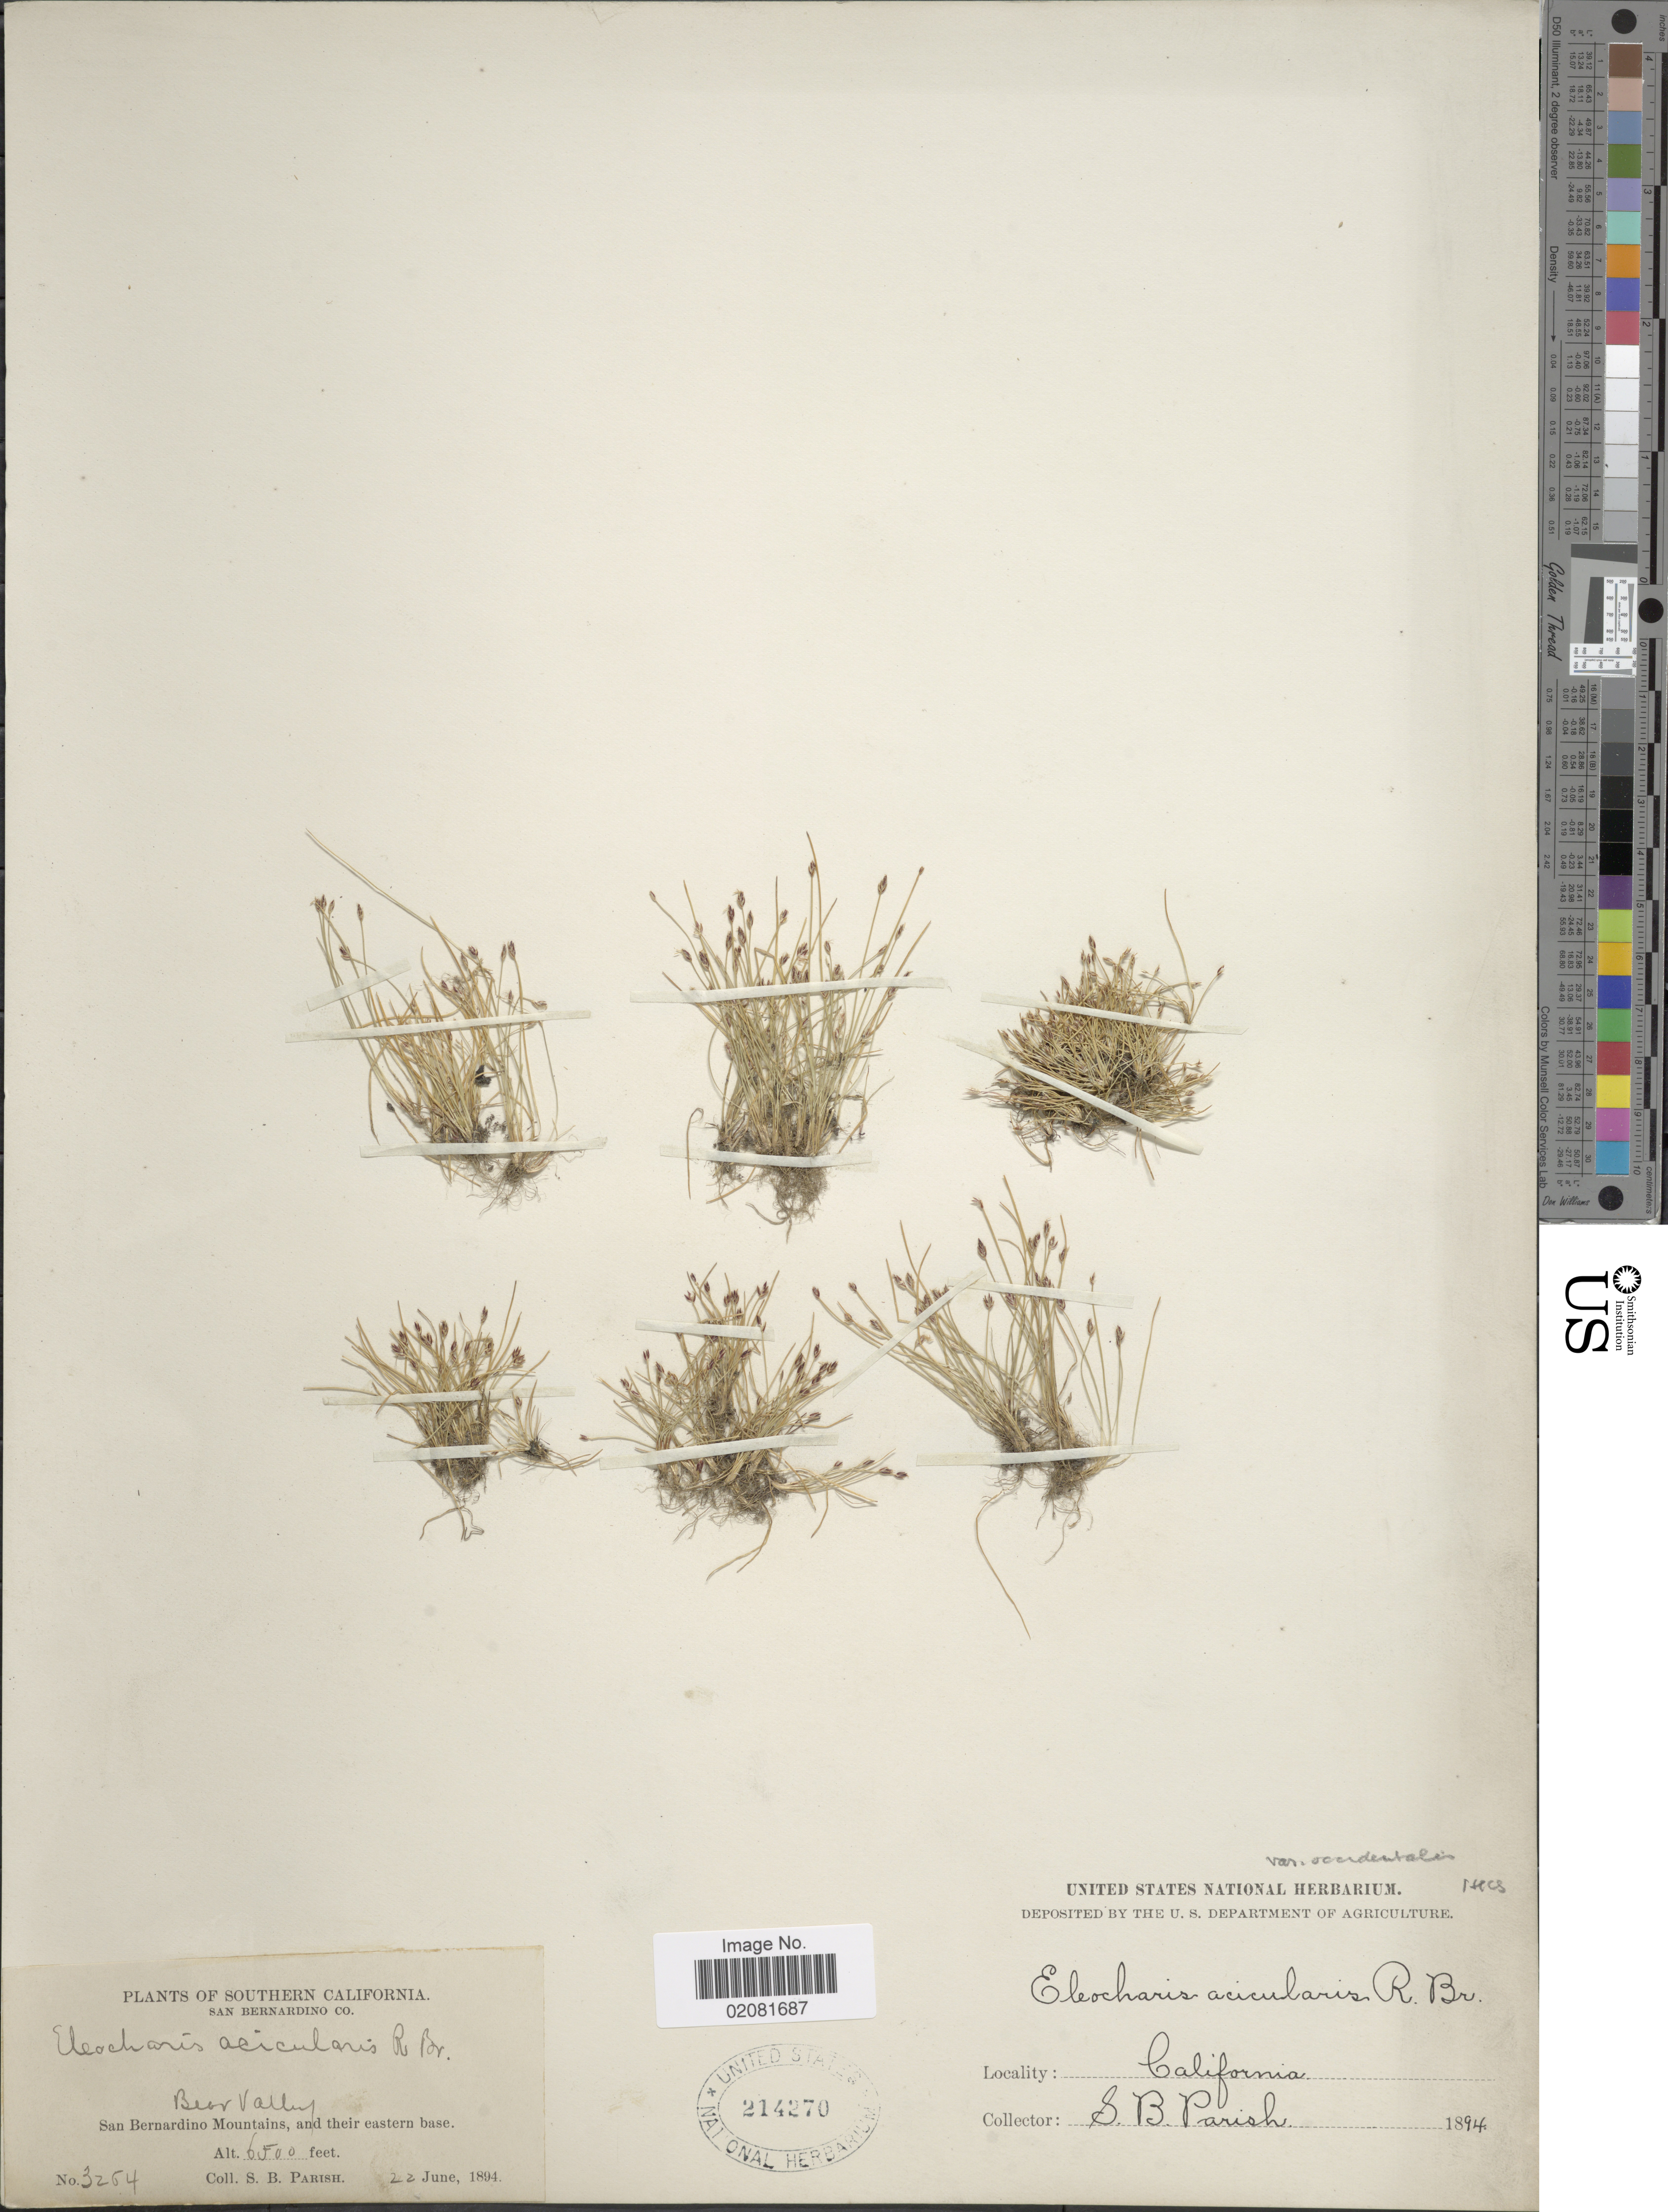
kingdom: Plantae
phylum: Tracheophyta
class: Liliopsida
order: Poales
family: Cyperaceae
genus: Eleocharis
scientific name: Eleocharis acicularis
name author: (L.) Roem. & Schult.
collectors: S. B. Parish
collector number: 3264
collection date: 1894-06-22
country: United States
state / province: California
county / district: San Bernardino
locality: Southeastern California. San Bernardino Co. Bear Valley. San Bernardino Mountains, and their eastern base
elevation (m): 1981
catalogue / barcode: US 214270